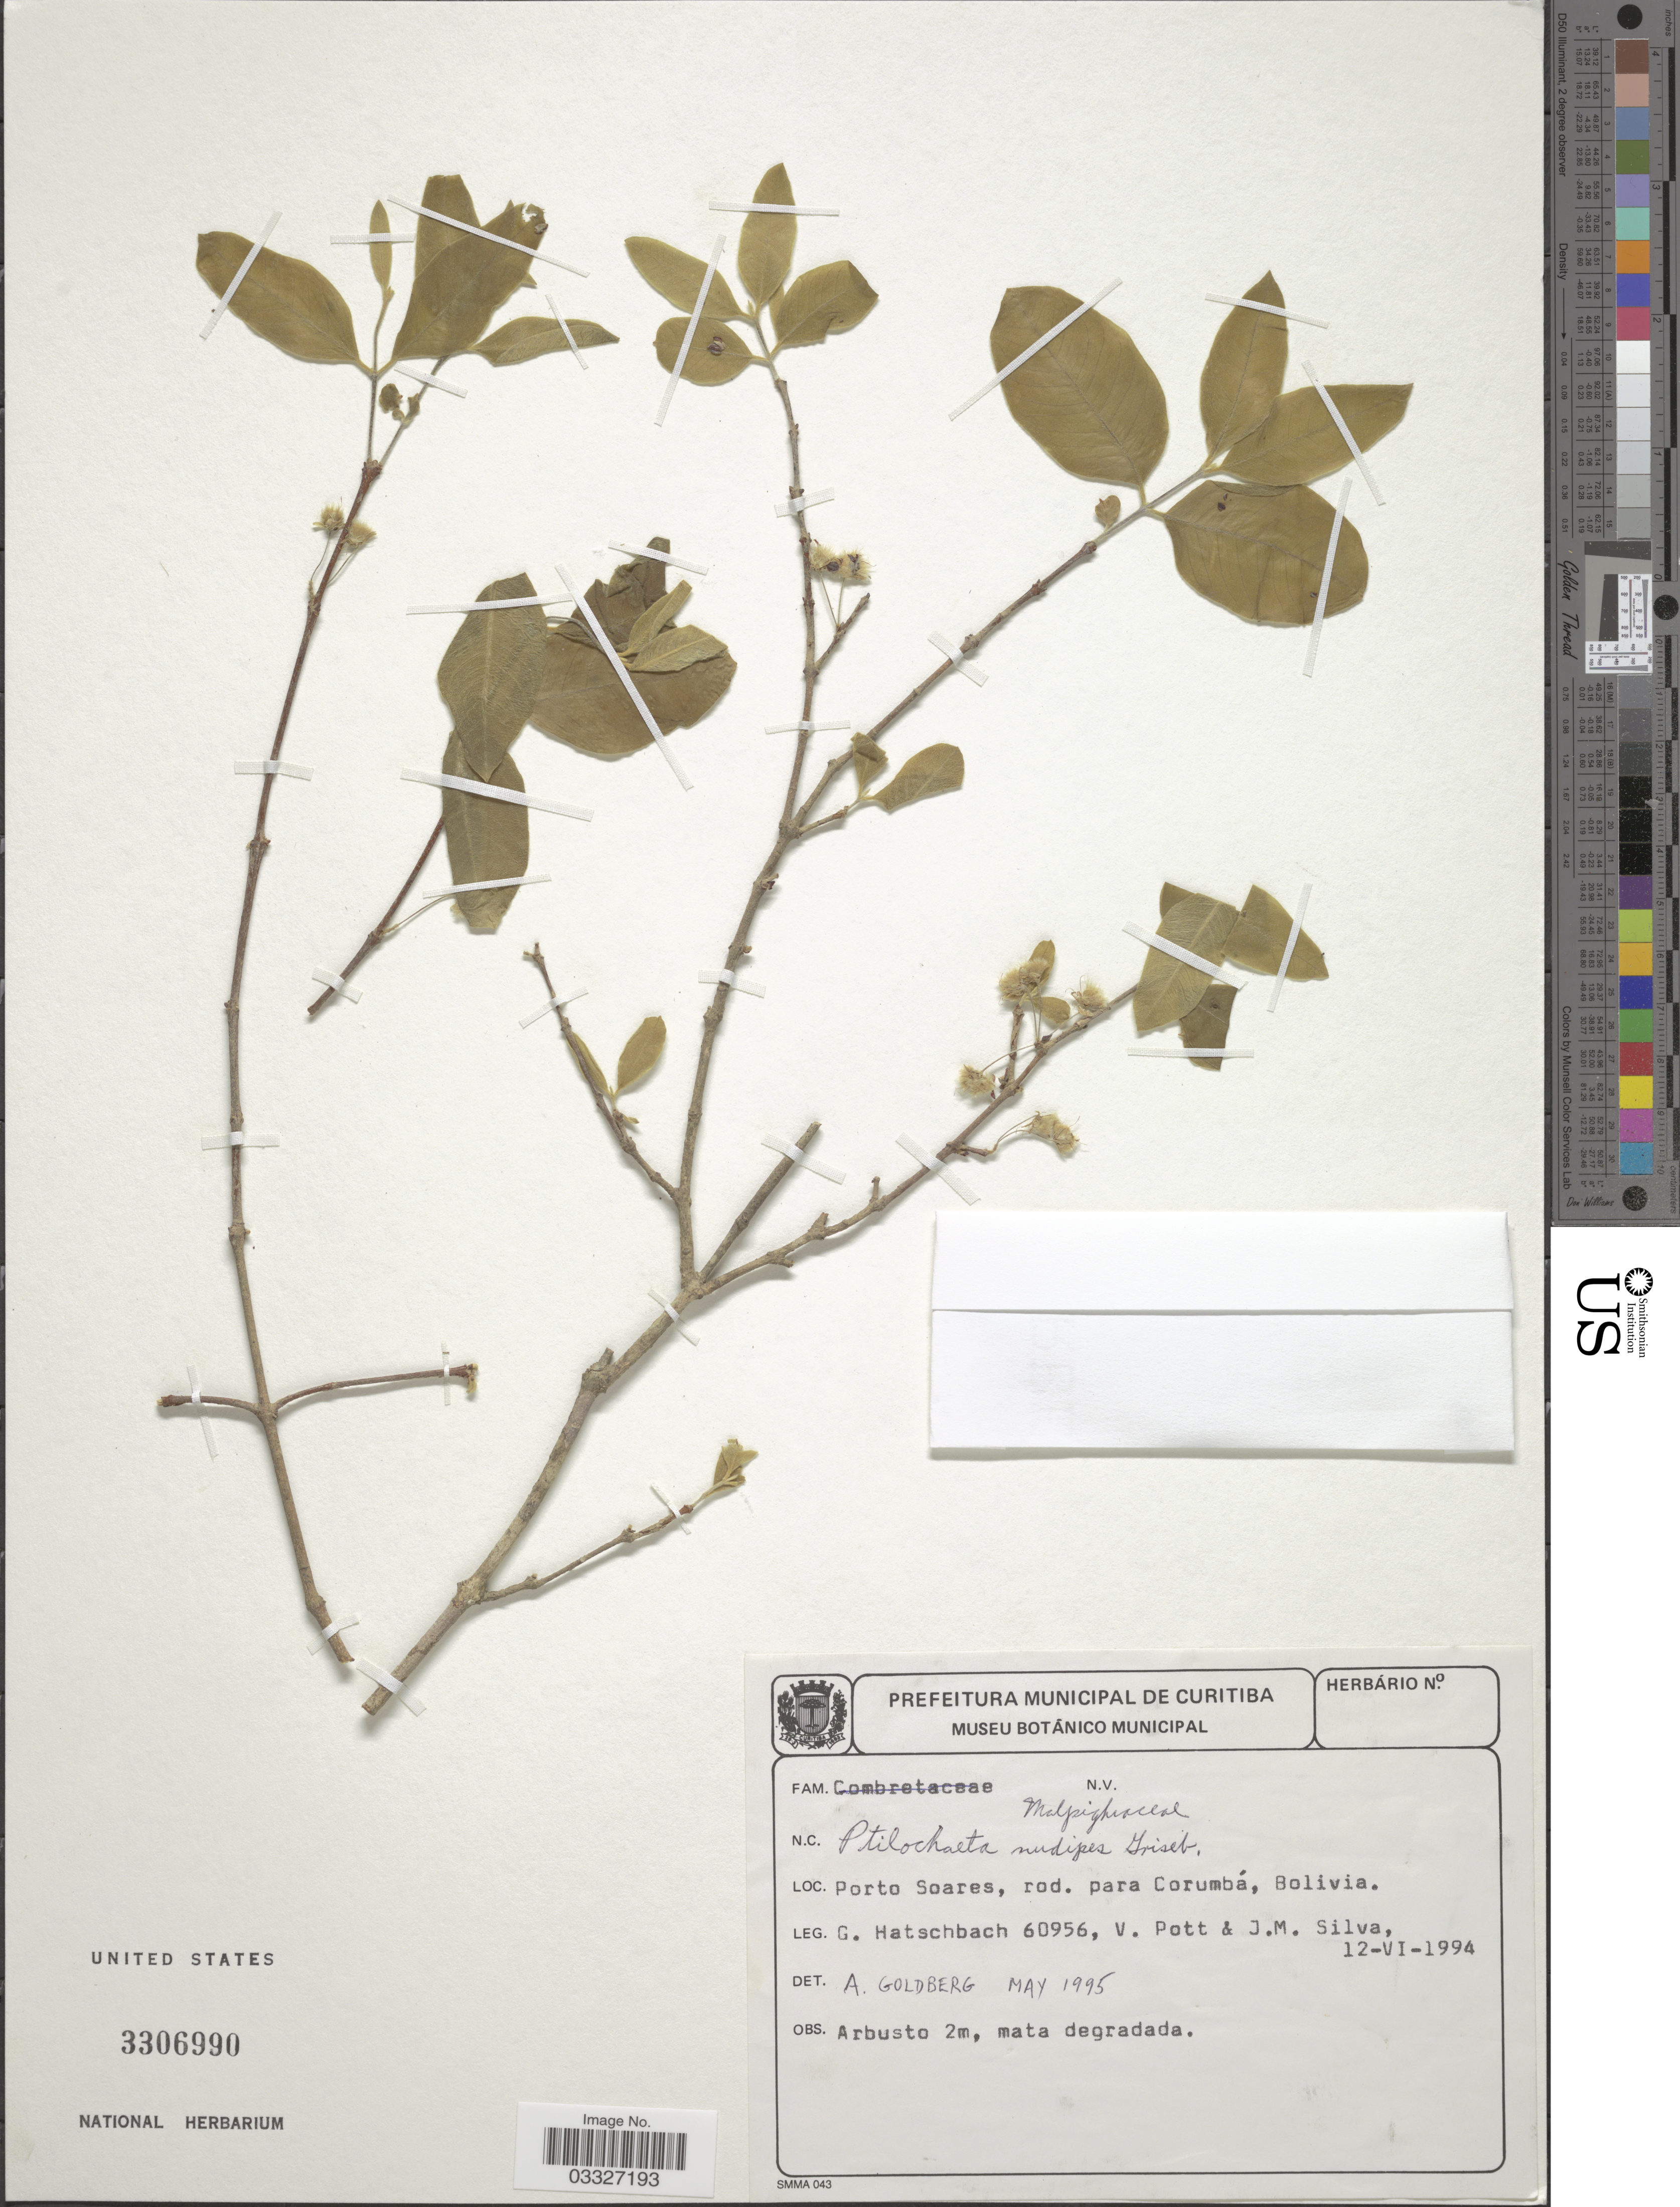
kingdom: Plantae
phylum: Tracheophyta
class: Magnoliopsida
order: Malpighiales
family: Malpighiaceae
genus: Ptilochaeta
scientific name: Ptilochaeta nudipes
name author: Griseb.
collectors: G. Hatschbach, V. J. Pott & J. M. Silva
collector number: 60956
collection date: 1994-06-12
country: Bolivia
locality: Porto Soares, rod. para Corumbá.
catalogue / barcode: US 3306990